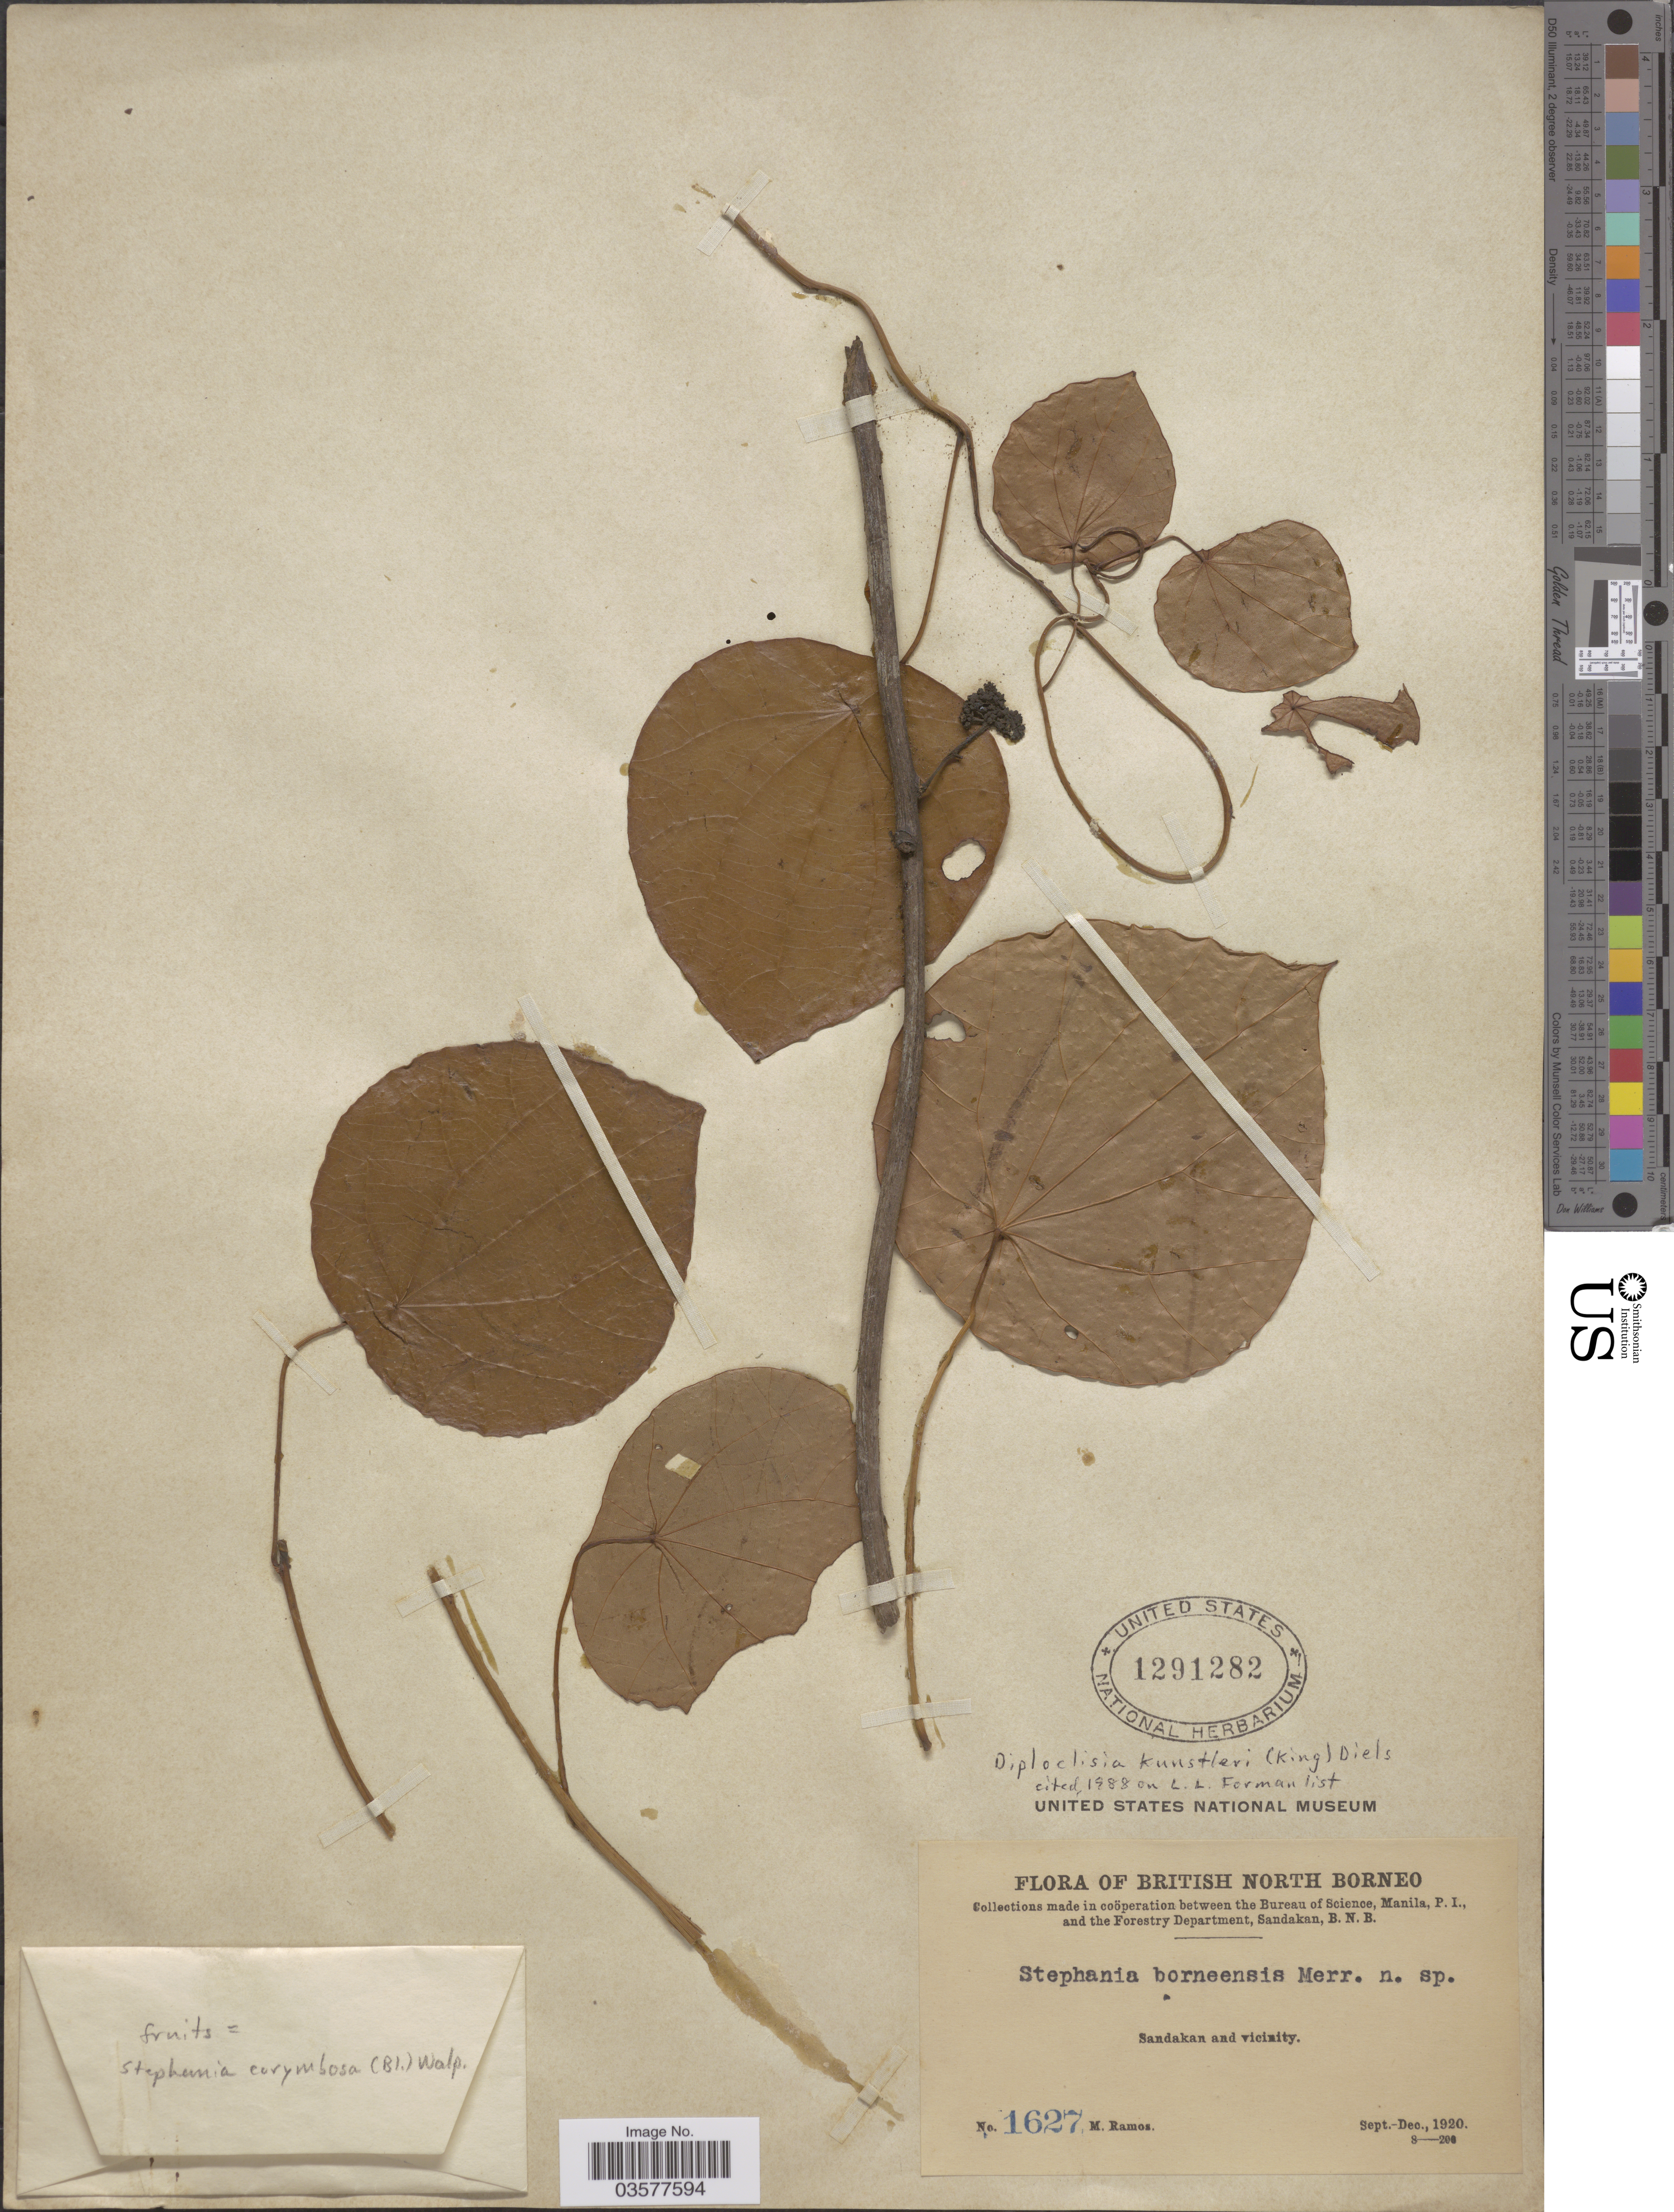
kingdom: Plantae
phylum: Tracheophyta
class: Magnoliopsida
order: Ranunculales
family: Menispermaceae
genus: Diploclisia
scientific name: Diploclisia kunstleri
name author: (King) Diels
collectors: M. Ramos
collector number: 1627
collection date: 1920-09/1920-12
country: Malaysia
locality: British North Borneo. Sandakan and vicinity.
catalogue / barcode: US 1291282